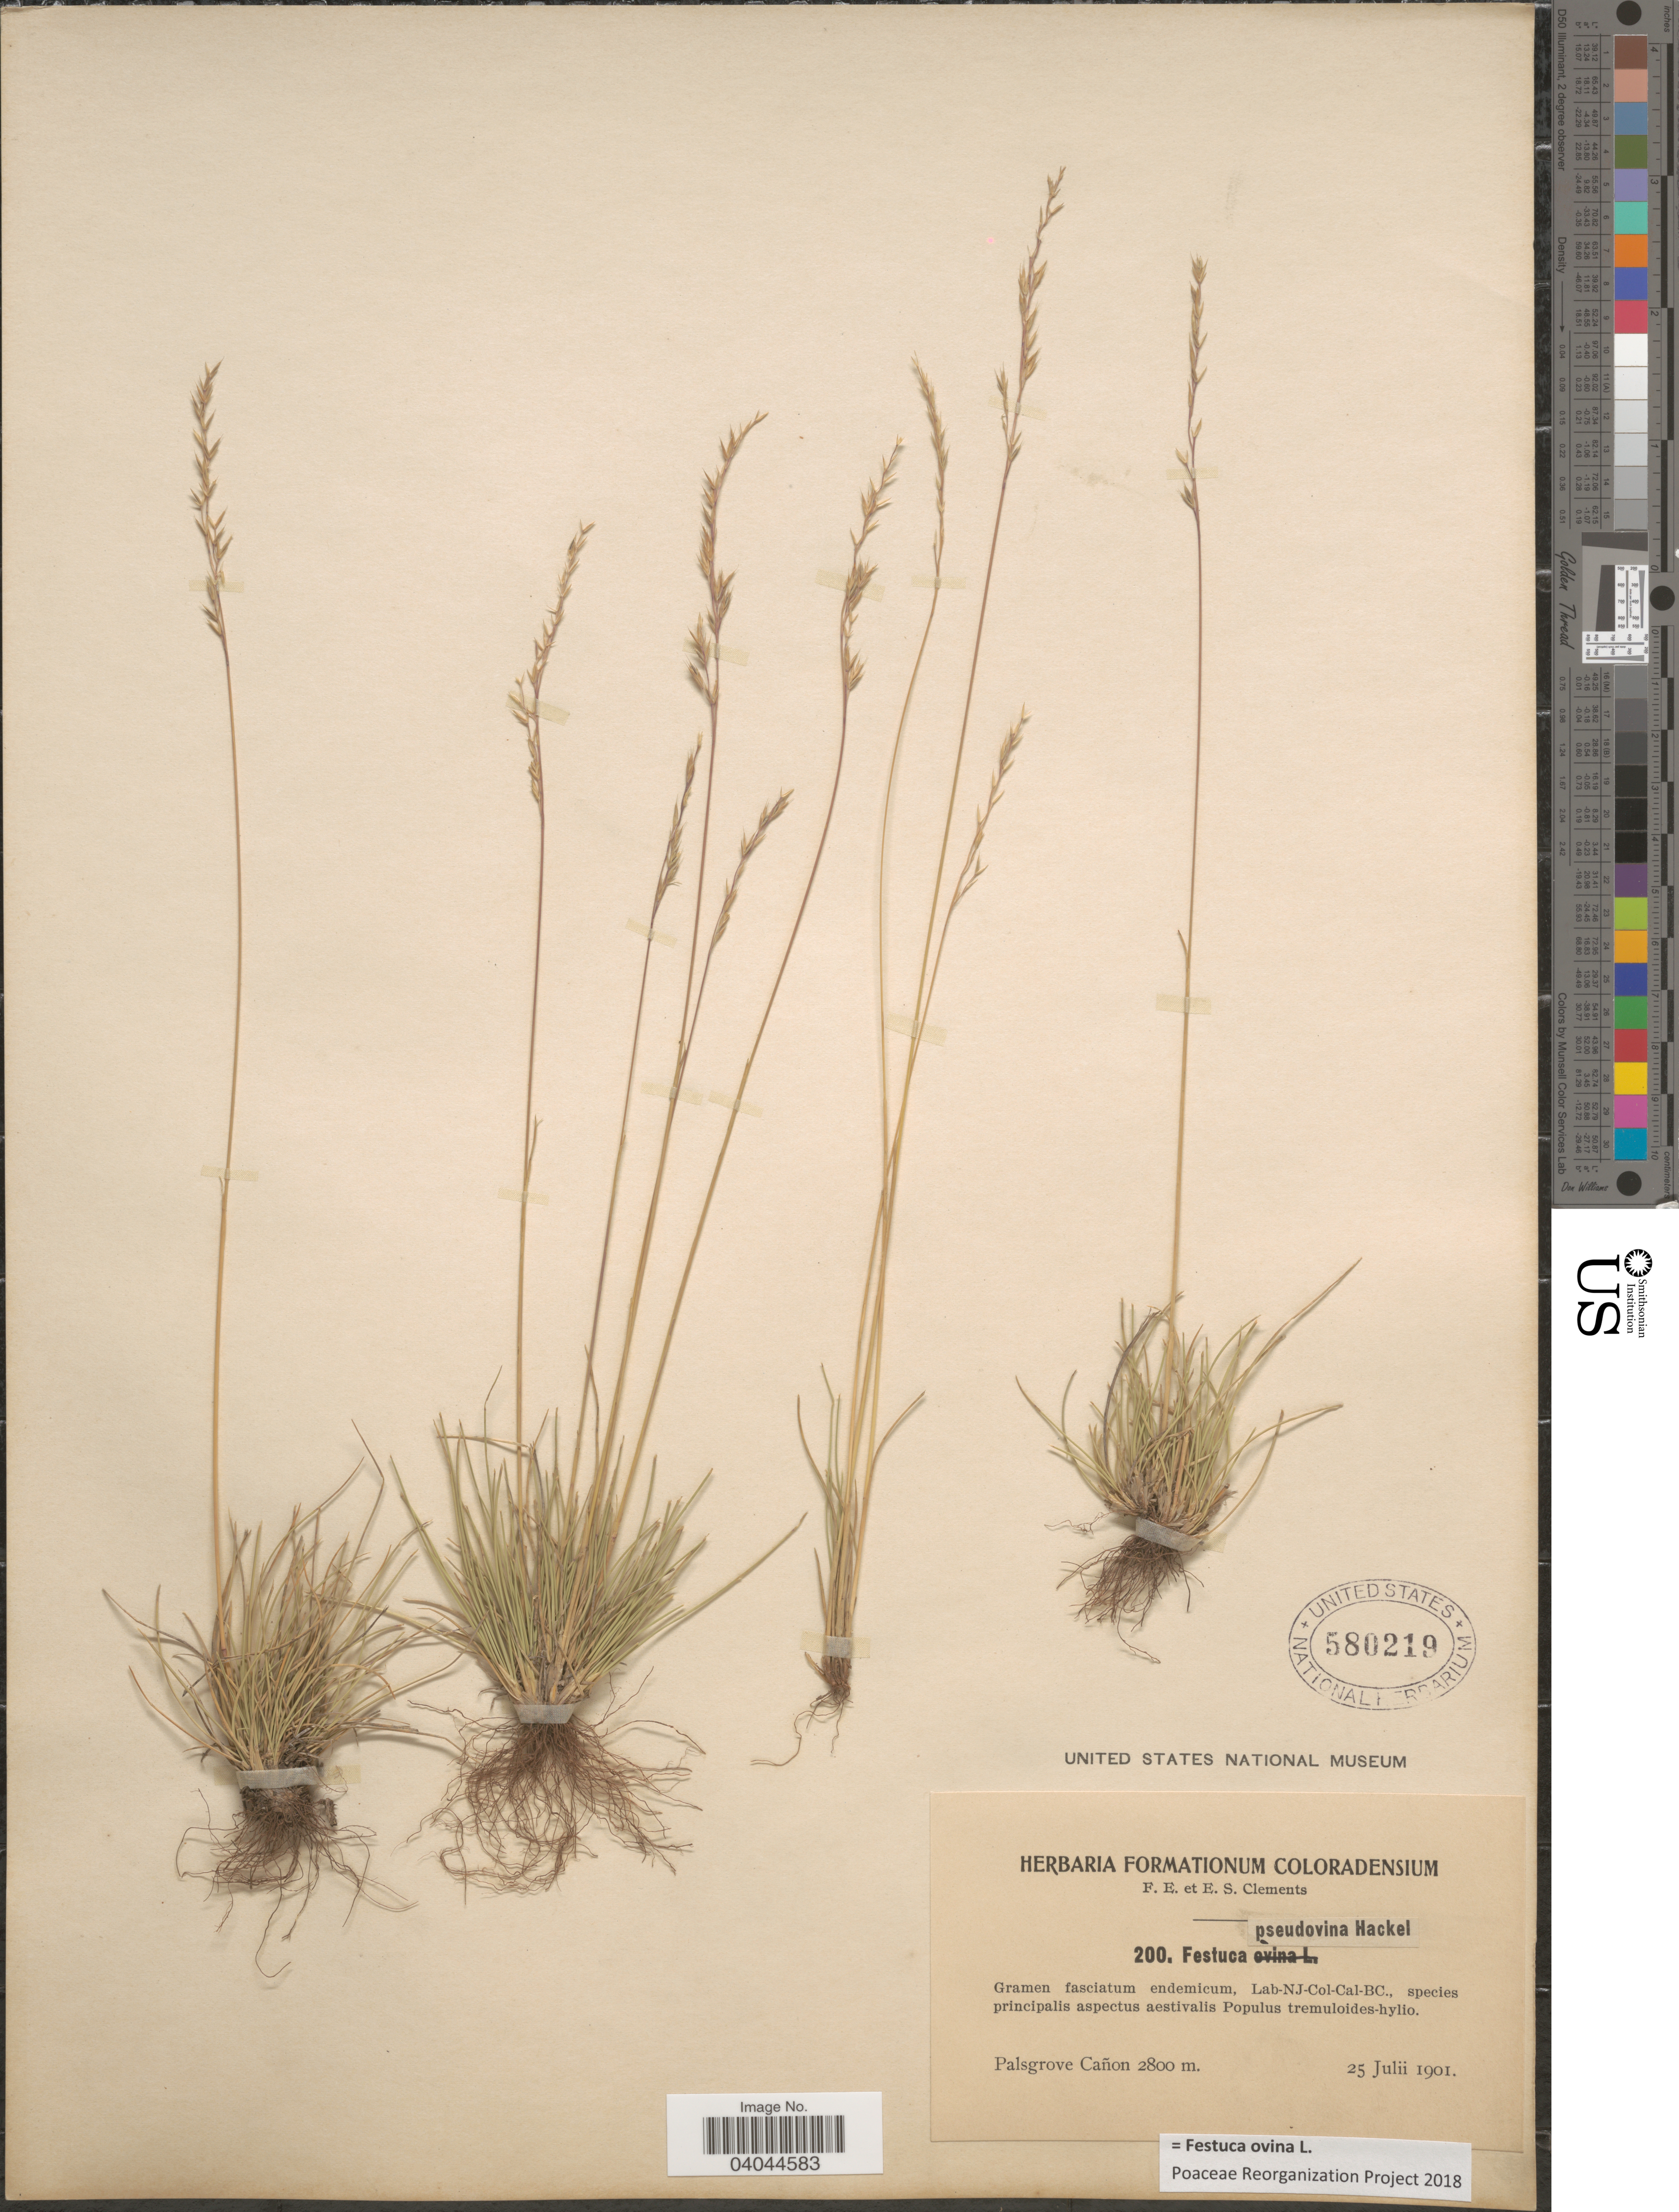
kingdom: Plantae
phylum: Tracheophyta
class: Liliopsida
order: Poales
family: Poaceae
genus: Festuca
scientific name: Festuca ovina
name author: L.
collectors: F. E. Clements & E. S. Clements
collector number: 200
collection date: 1901-07-25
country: United States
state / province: Colorado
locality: Palsgrove Cañon.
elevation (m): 2800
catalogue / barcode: US 580219